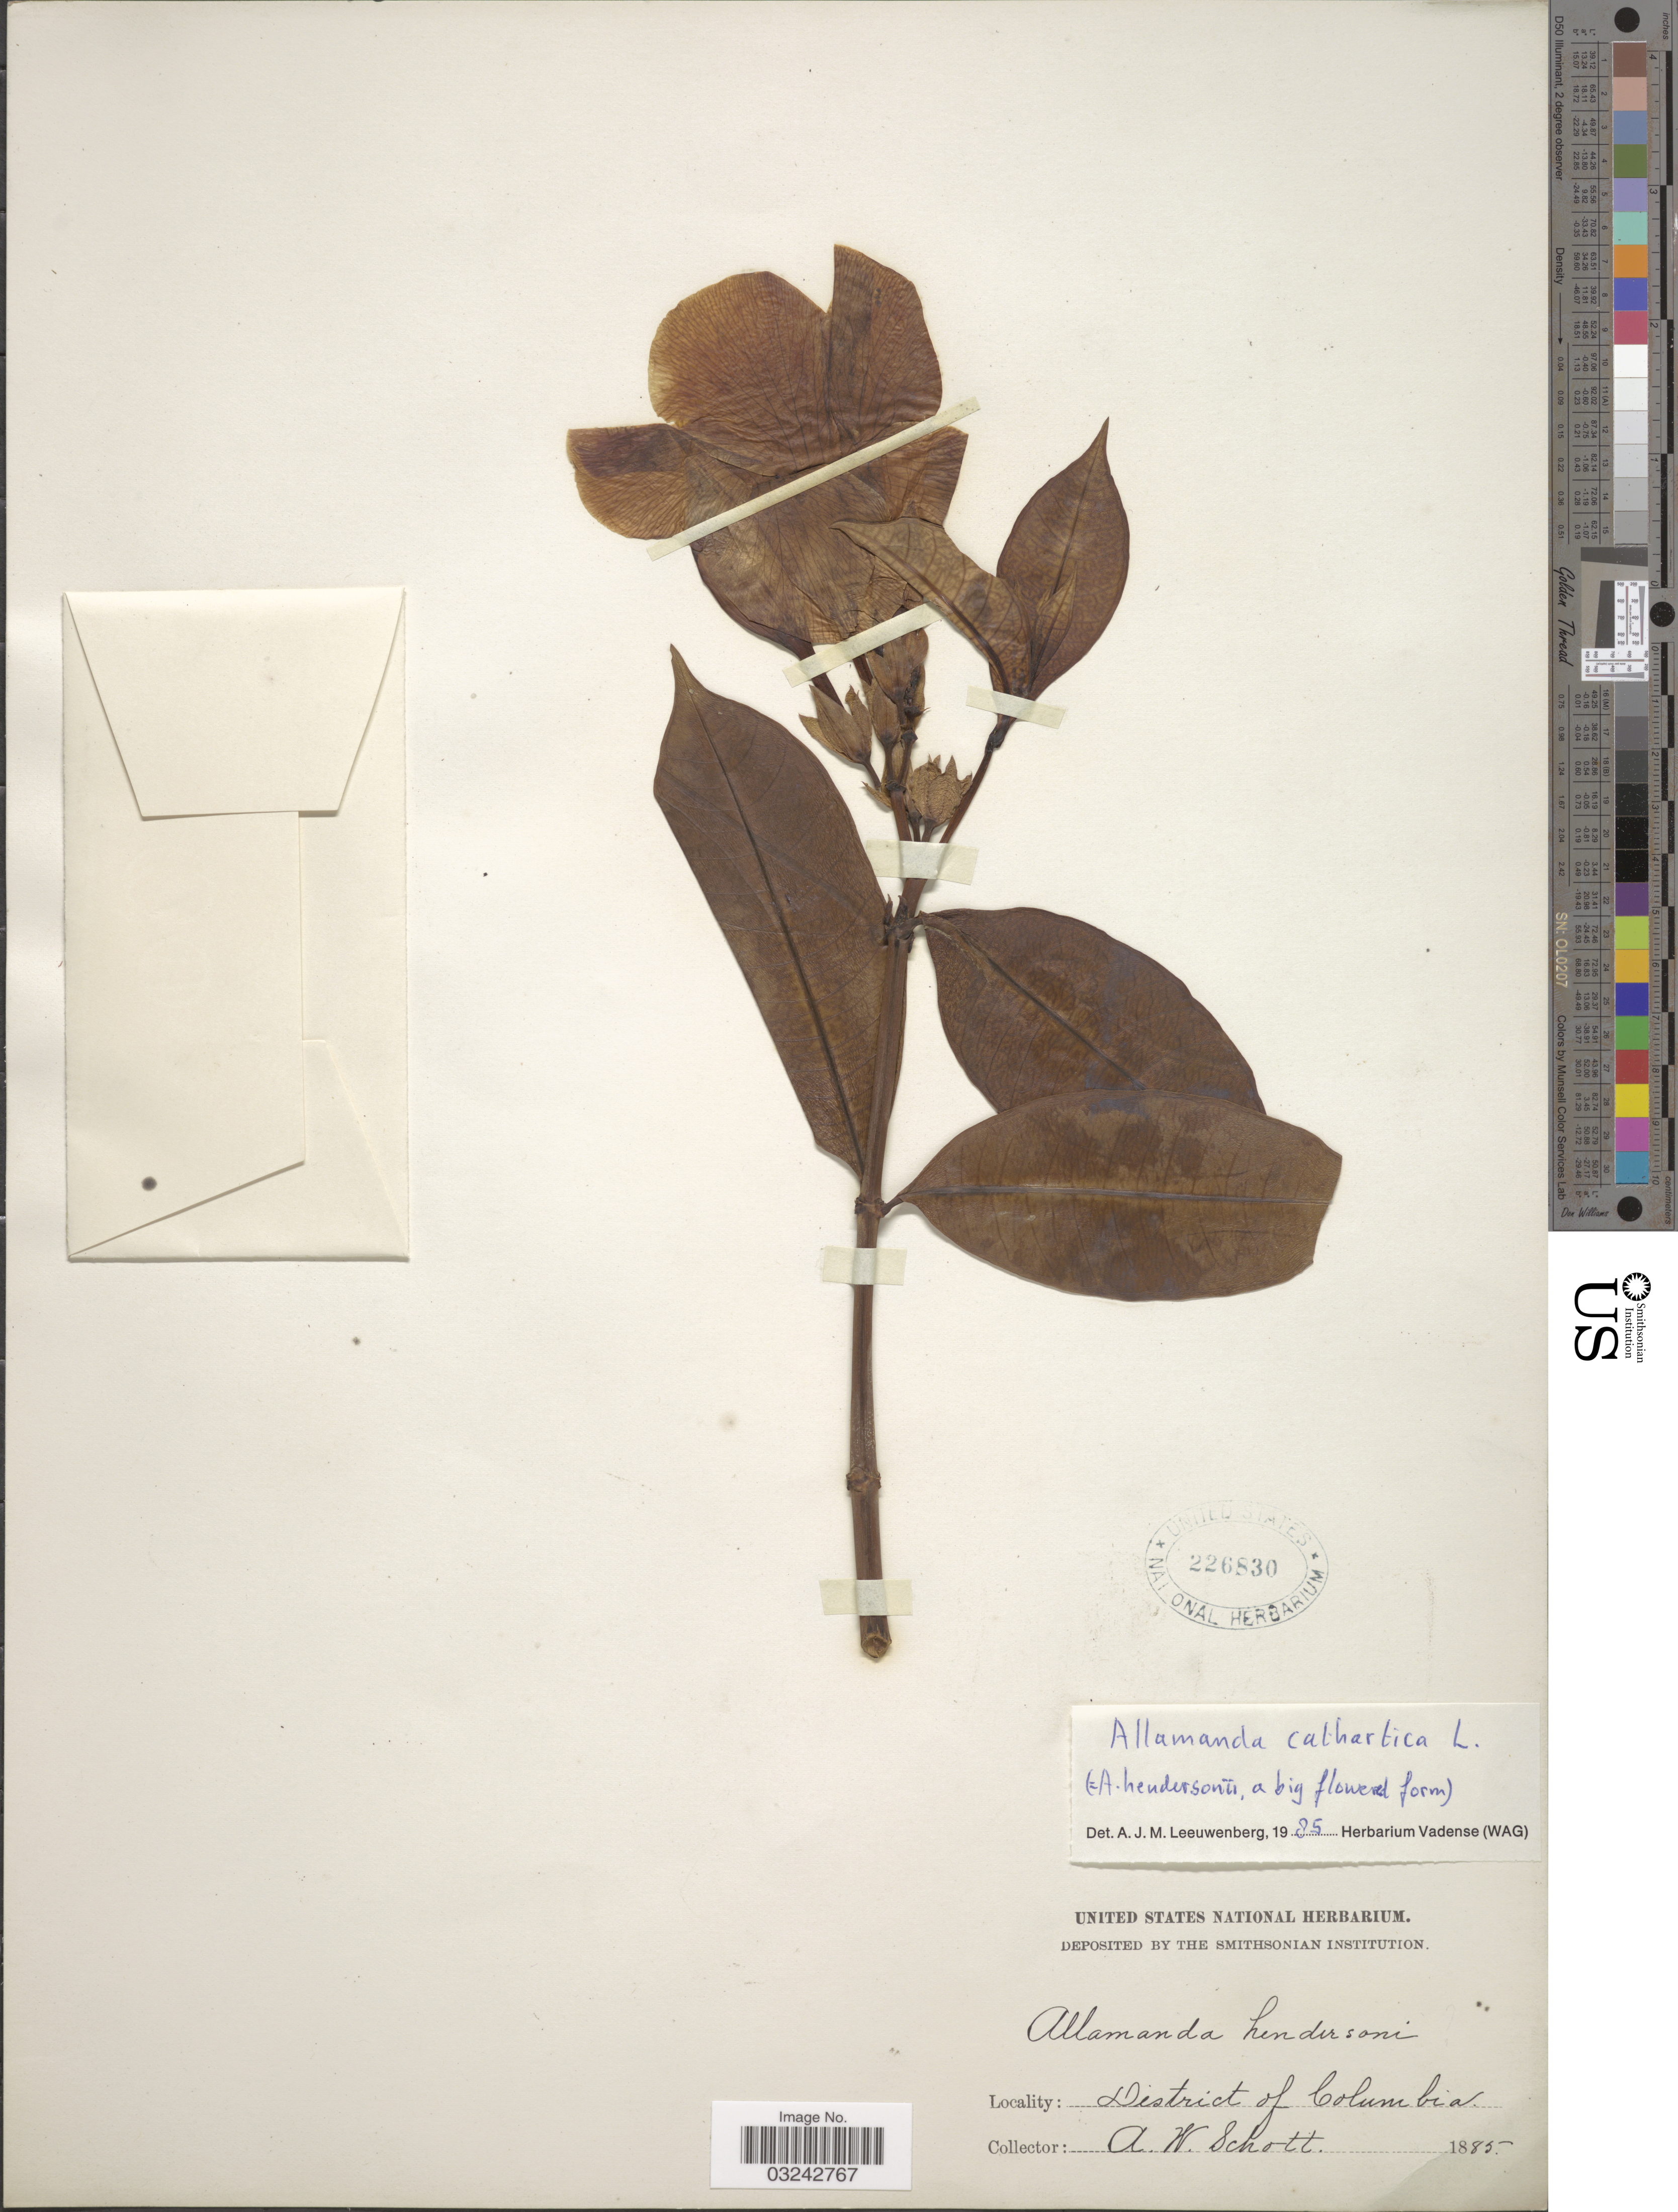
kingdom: Plantae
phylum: Tracheophyta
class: Magnoliopsida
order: Gentianales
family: Apocynaceae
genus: Allamanda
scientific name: Allamanda cathartica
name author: L.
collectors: A. W. Schott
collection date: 1885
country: United States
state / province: District of Columbia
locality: District of Columbia.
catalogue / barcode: US 226830